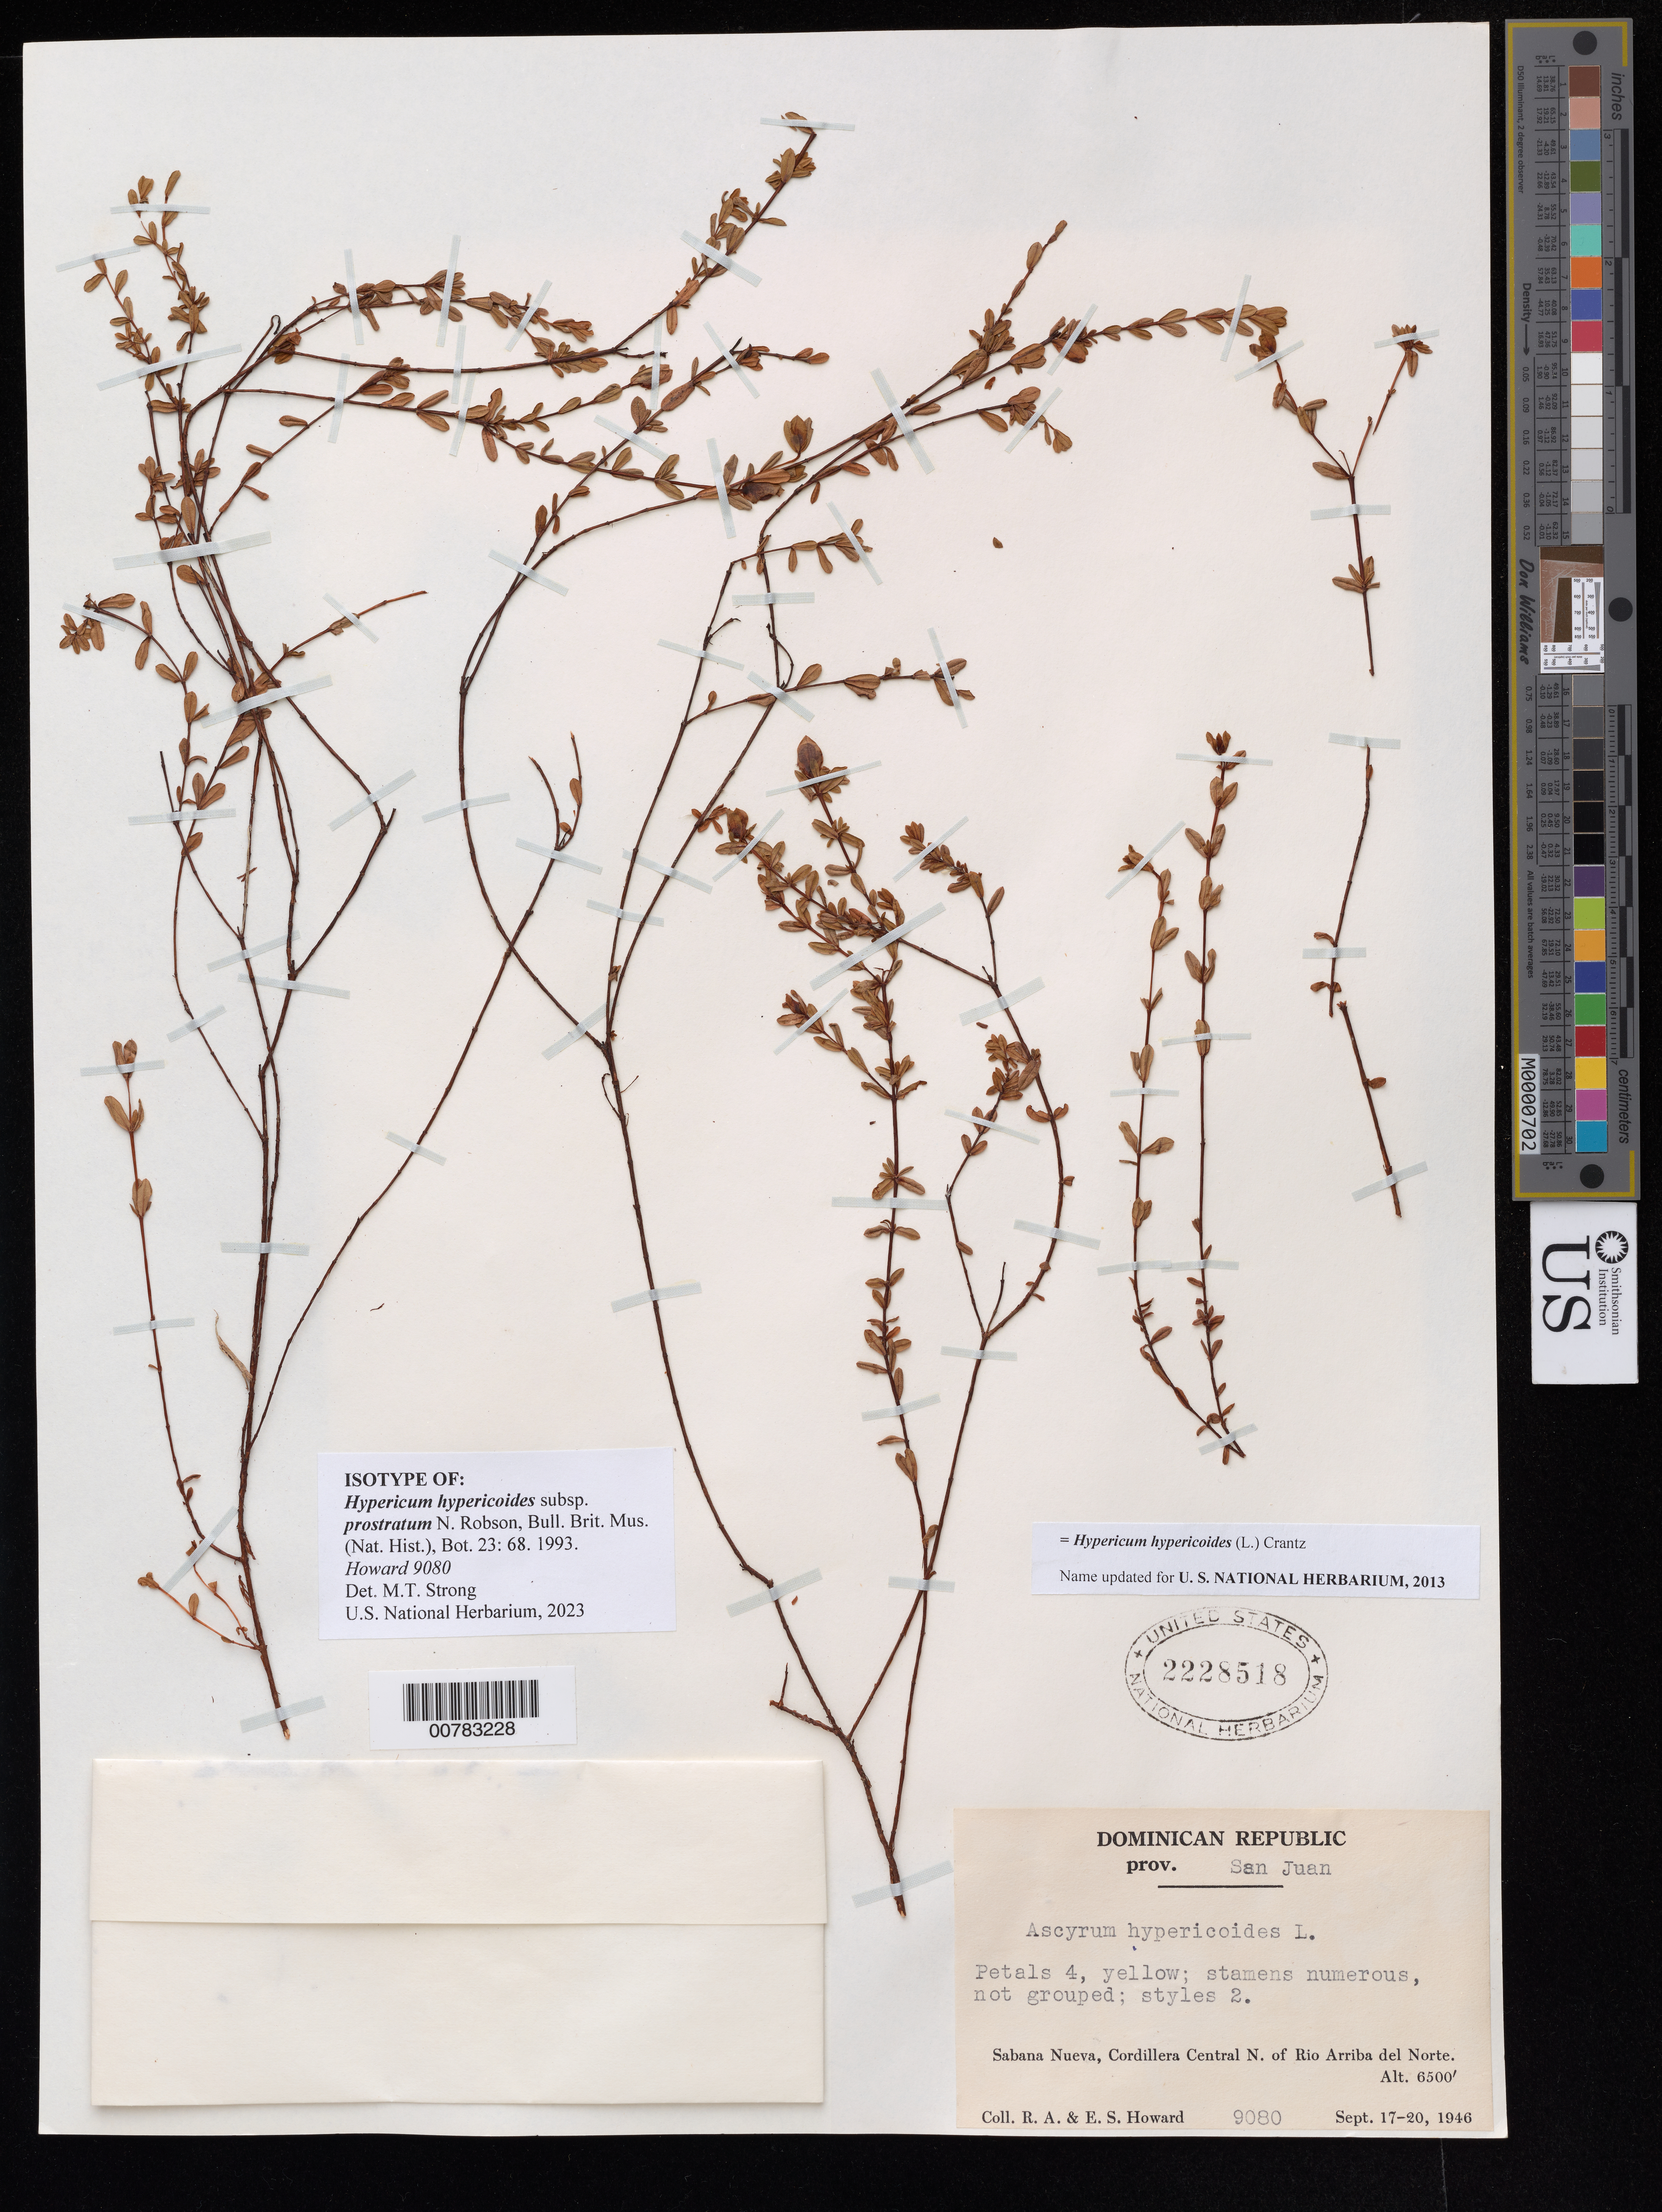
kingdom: Plantae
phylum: Tracheophyta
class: Magnoliopsida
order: Malpighiales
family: Hypericaceae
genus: Hypericum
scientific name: Hypericum hypericoides subsp. prostratum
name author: N. Robson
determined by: Strong, Mark T., (BOT), Smithsonian Institution - National Museum of Natural History (UNITED STATES)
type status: Isotype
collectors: R. A. Howard & E. S. Howard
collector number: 9080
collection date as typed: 17 Sep 1946 20 Sep 1946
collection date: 1946-09-17/1946-09-20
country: Dominican Republic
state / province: San Juan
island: Hispaniola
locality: Cordillera Central, N of Rio Arriba del Norte, Sabana Nueva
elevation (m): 1981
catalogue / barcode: US 2228518